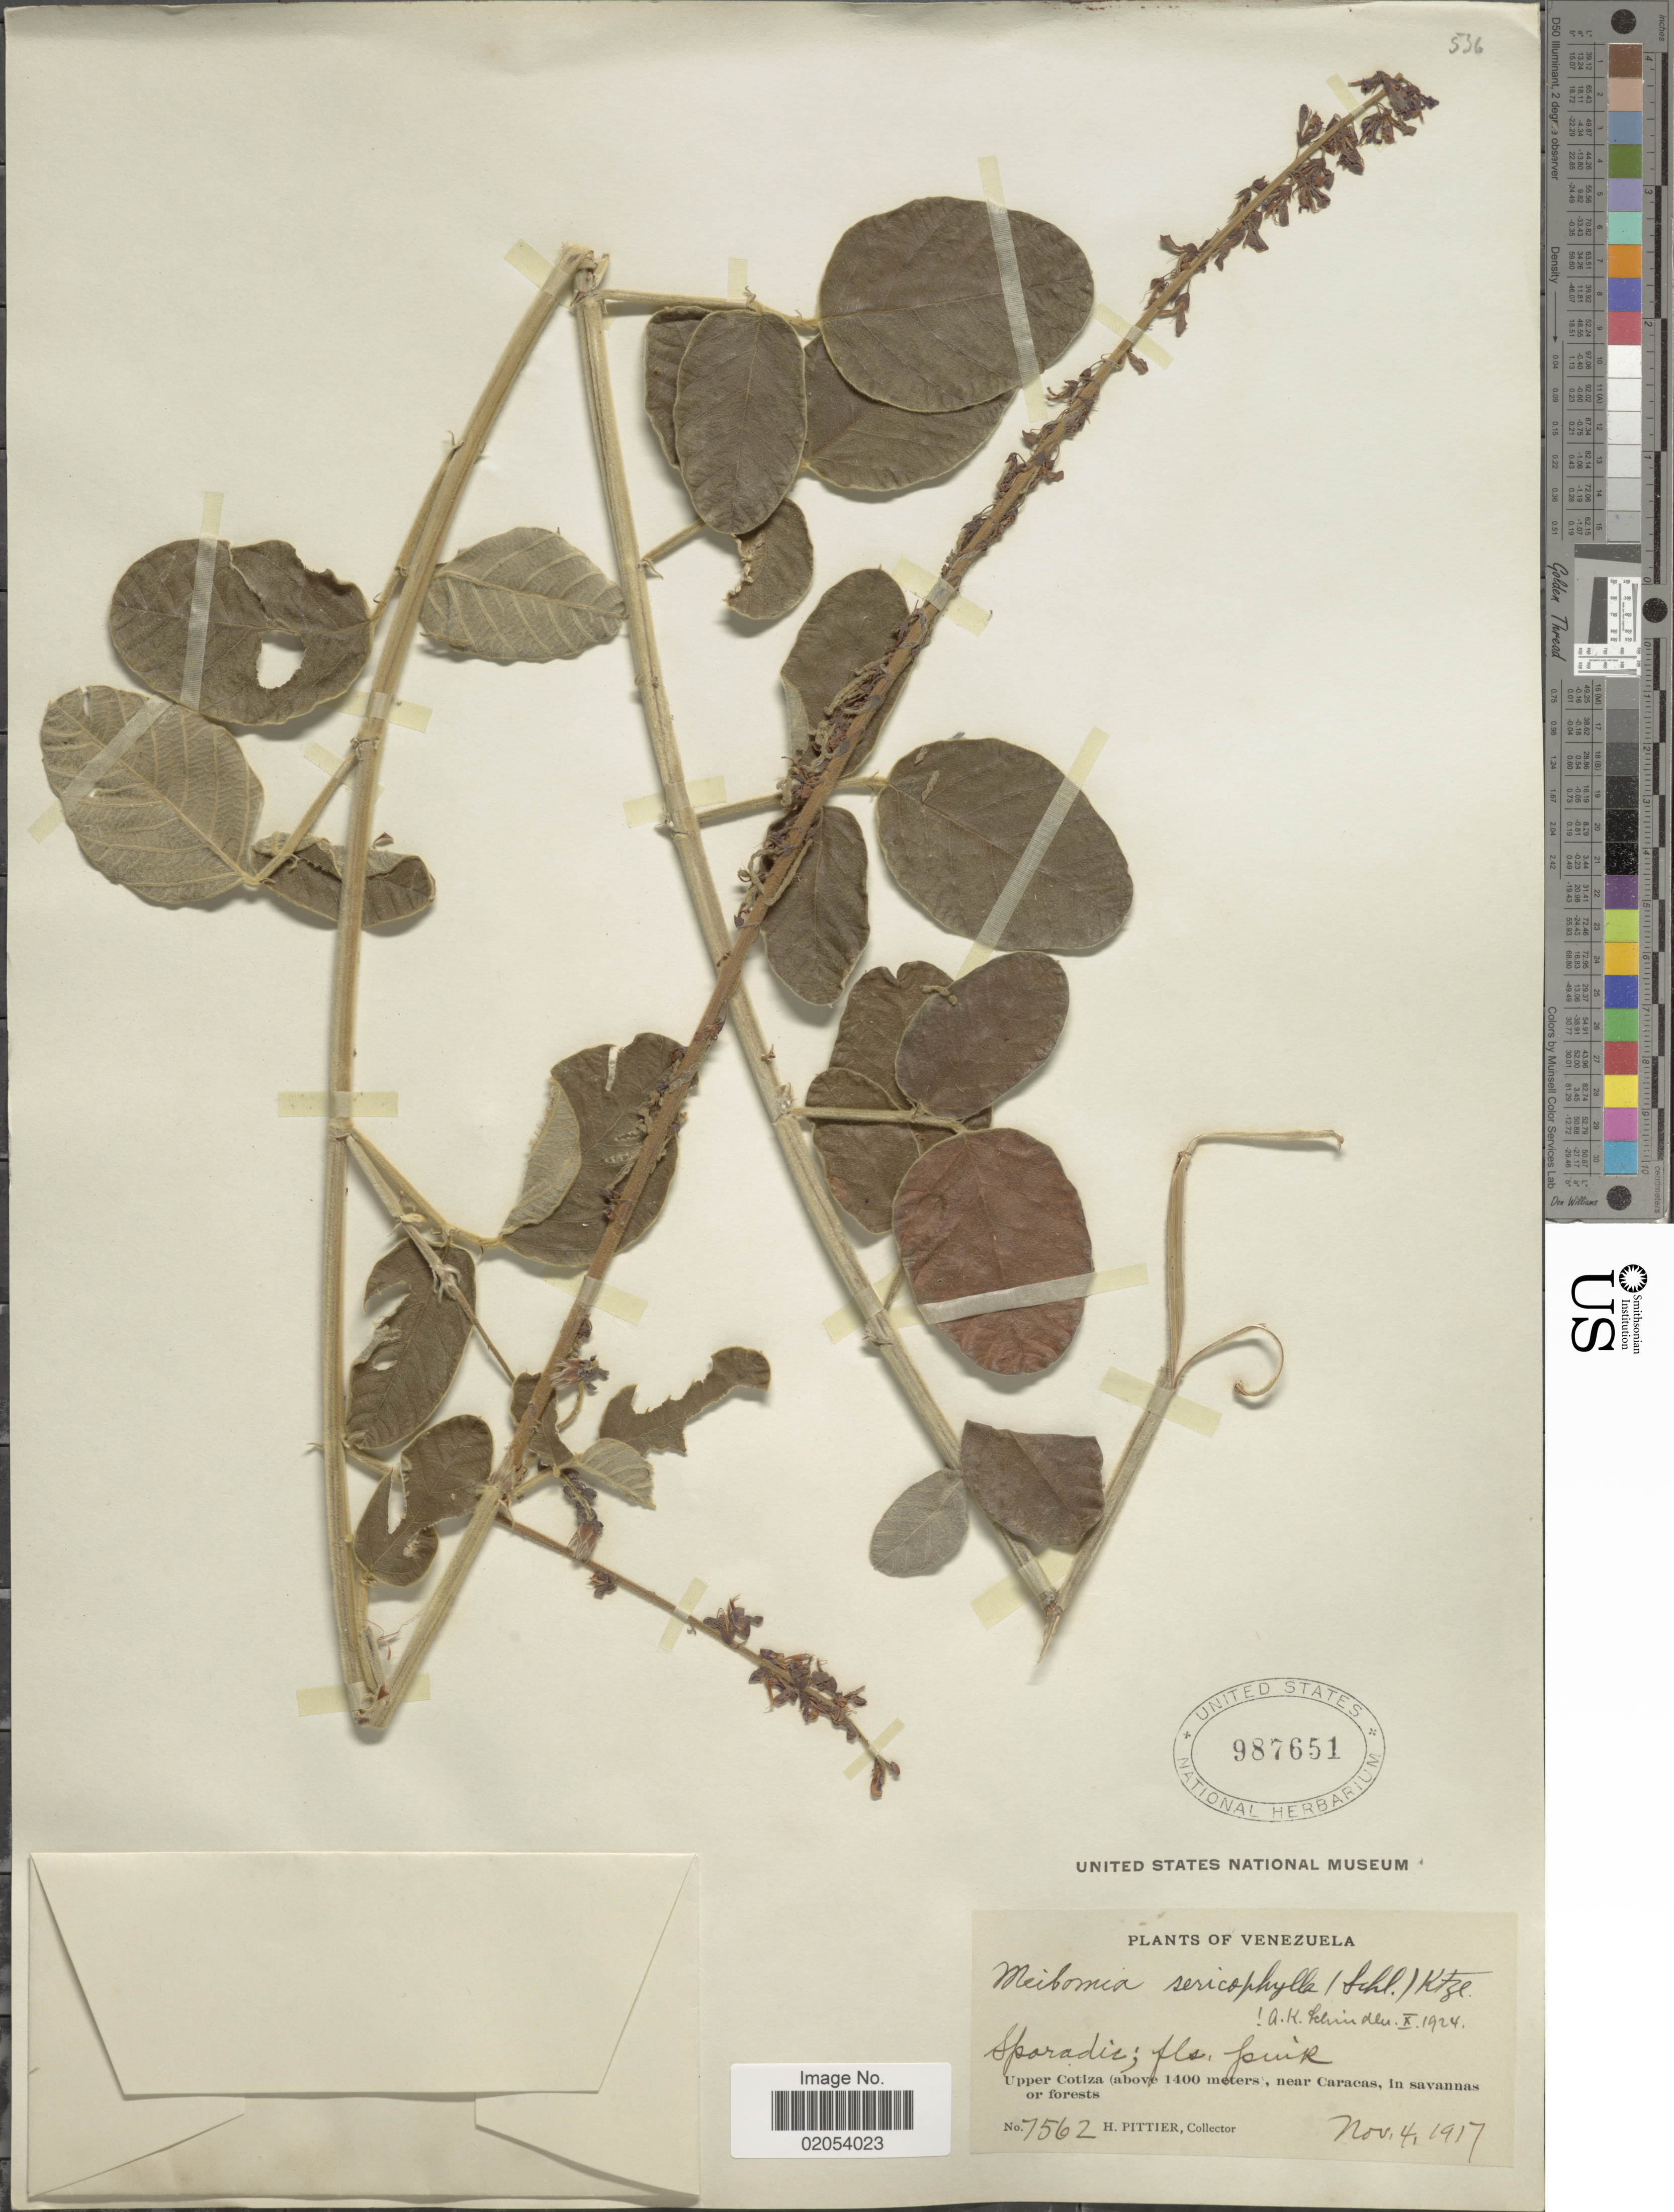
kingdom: Plantae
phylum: Tracheophyta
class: Magnoliopsida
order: Fabales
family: Fabaceae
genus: Desmodium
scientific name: Desmodium sericophyllum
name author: Schltdl.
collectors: H. F. Pittier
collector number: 7562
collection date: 1917-11-04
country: Venezuela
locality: Upper Cotiza, near Caracas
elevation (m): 1400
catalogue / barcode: US 987651